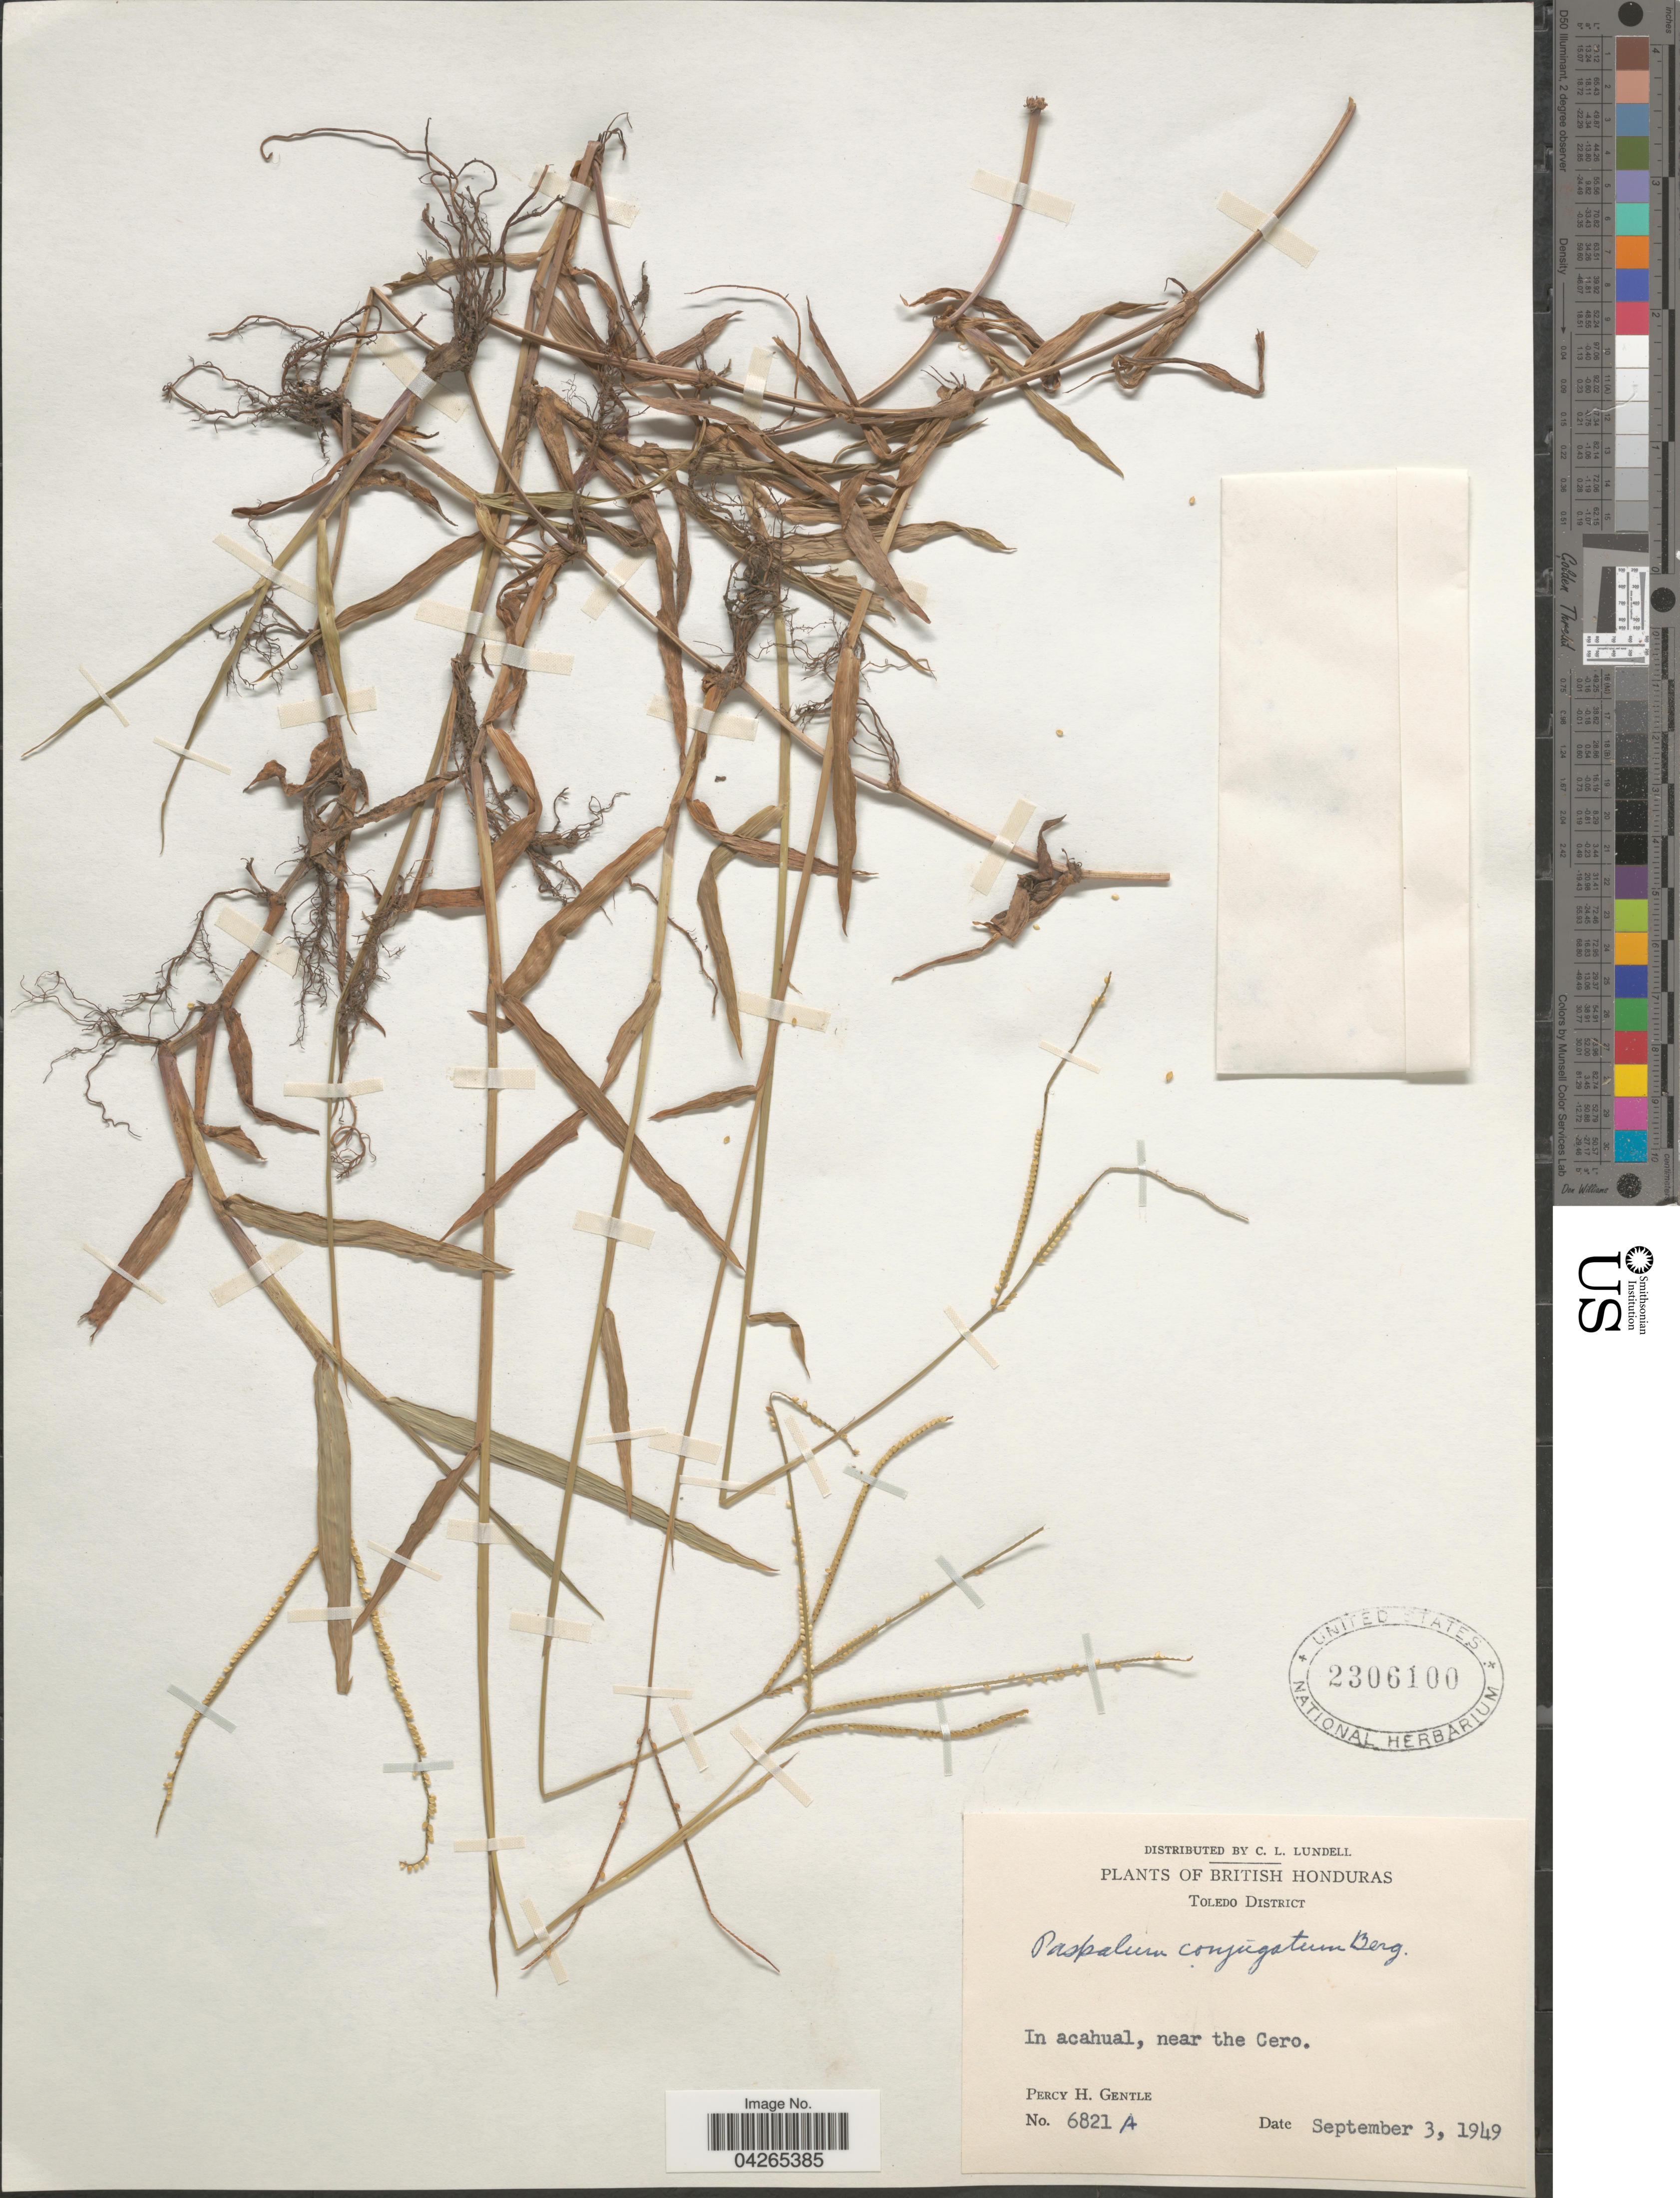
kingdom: Plantae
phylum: Tracheophyta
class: Liliopsida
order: Poales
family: Poaceae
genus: Paspalum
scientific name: Paspalum conjugatum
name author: P.J. Bergius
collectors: P. H. Gentle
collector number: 6821A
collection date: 1949-09-03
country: Belize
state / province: Toledo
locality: British Honduras. Toledo District. In acahual, near the Cero.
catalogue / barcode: US 2306100